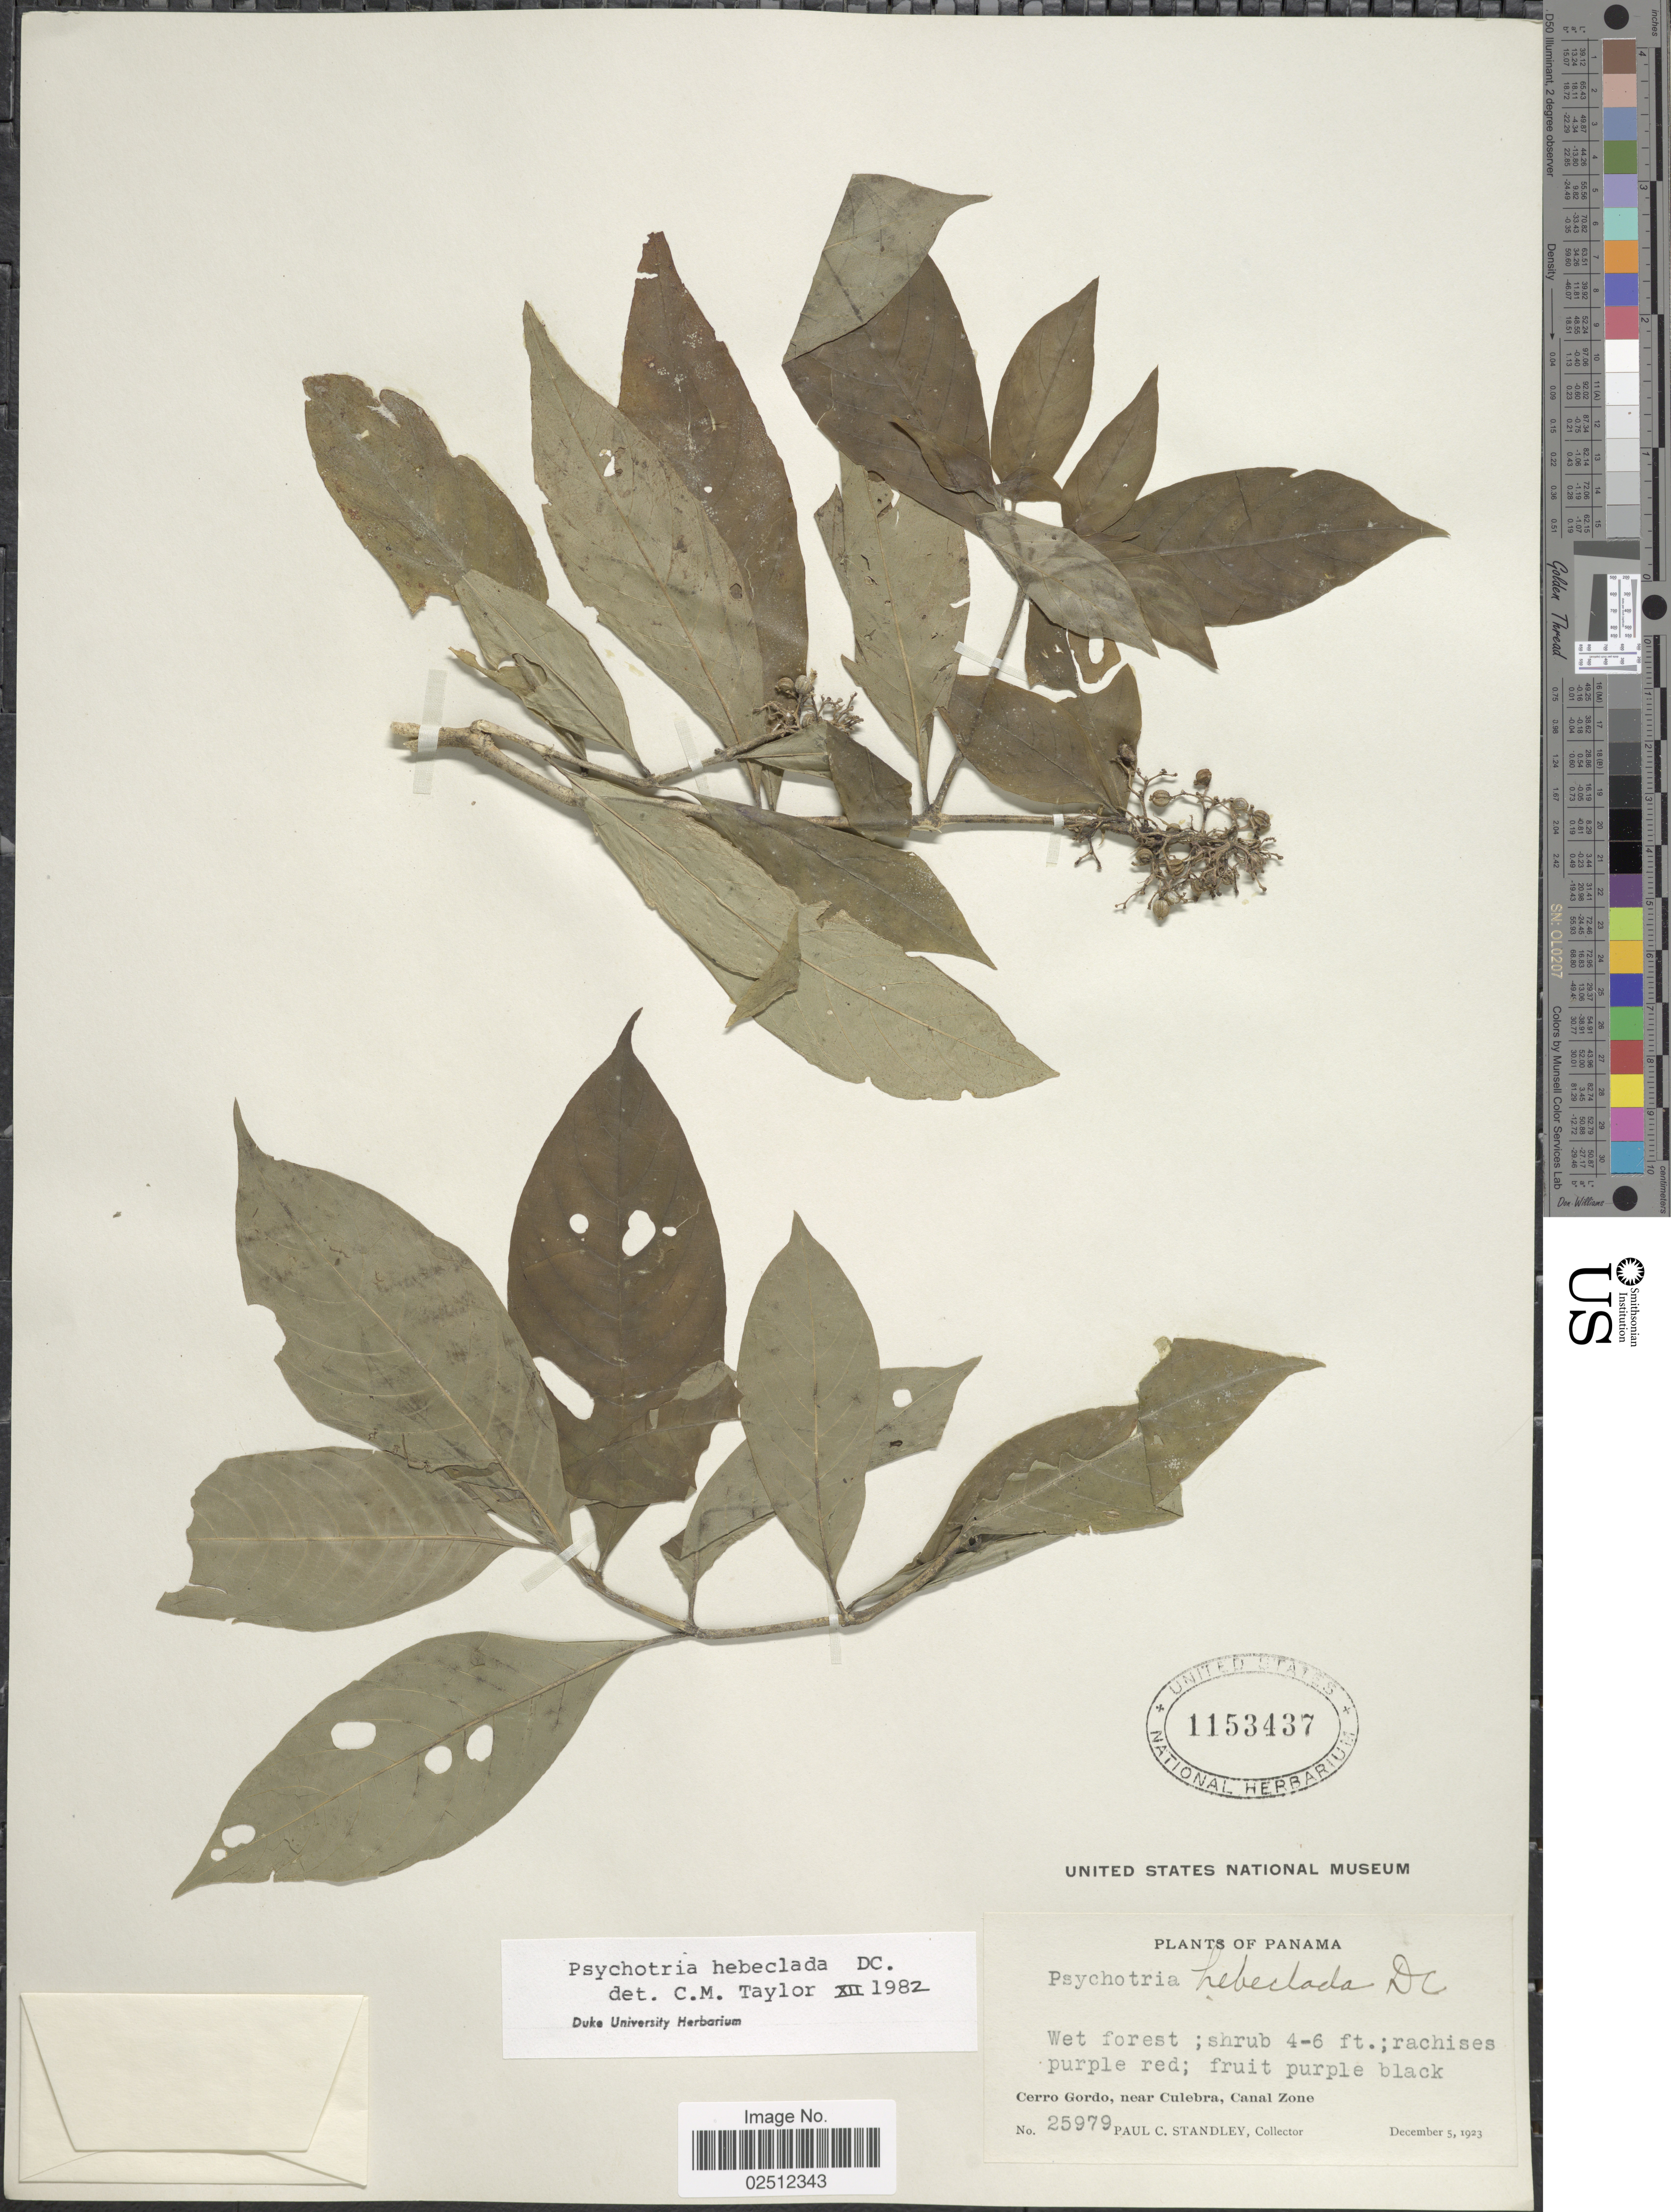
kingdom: Plantae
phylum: Tracheophyta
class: Magnoliopsida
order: Gentianales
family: Rubiaceae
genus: Psychotria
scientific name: Psychotria hebeclada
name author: DC.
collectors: P. C. Standley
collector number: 25979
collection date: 1923-12-05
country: Panama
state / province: Colón / Panamá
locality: Wet forest; Cerro Gordo, near Culebra, Canal Zone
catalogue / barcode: US 1153437